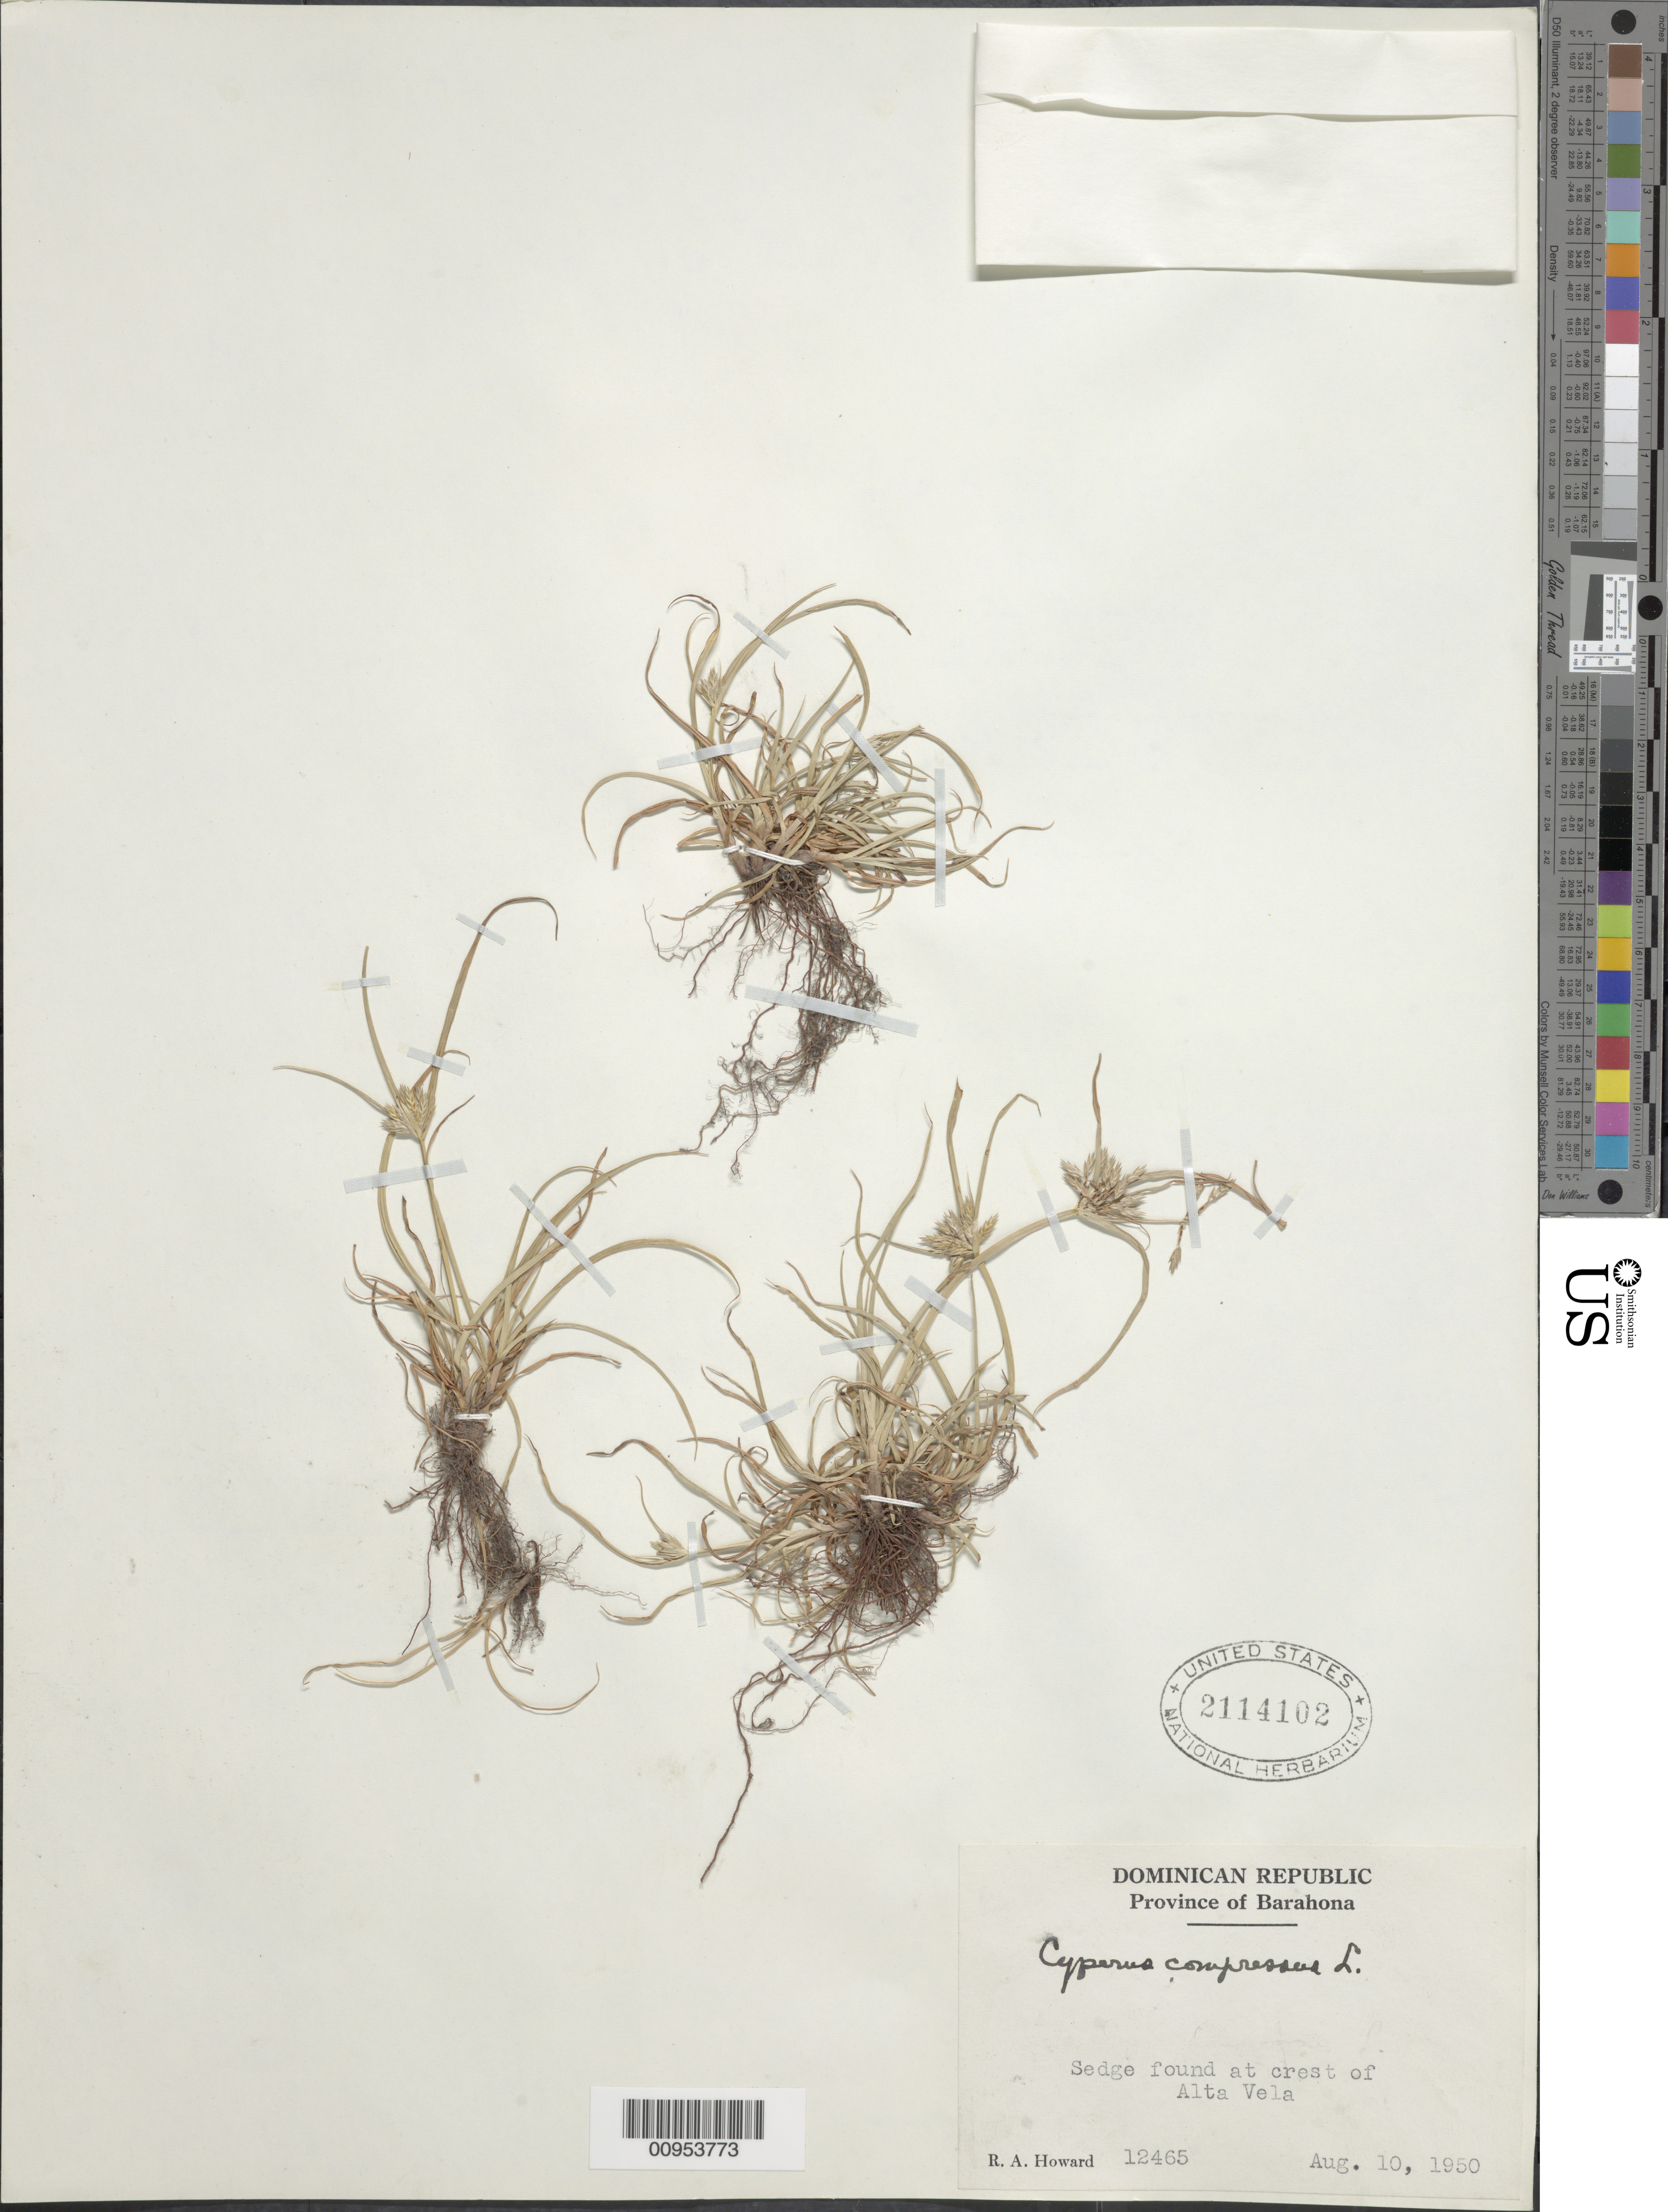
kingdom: Plantae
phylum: Tracheophyta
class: Liliopsida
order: Poales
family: Cyperaceae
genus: Cyperus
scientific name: Cyperus compressus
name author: L.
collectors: R. A. Howard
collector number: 12465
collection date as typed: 10 Aug 1950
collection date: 1950-08-10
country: Dominican Republic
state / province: Barahona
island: Hispaniola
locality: At crest of Alta Vela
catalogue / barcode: US 2114102